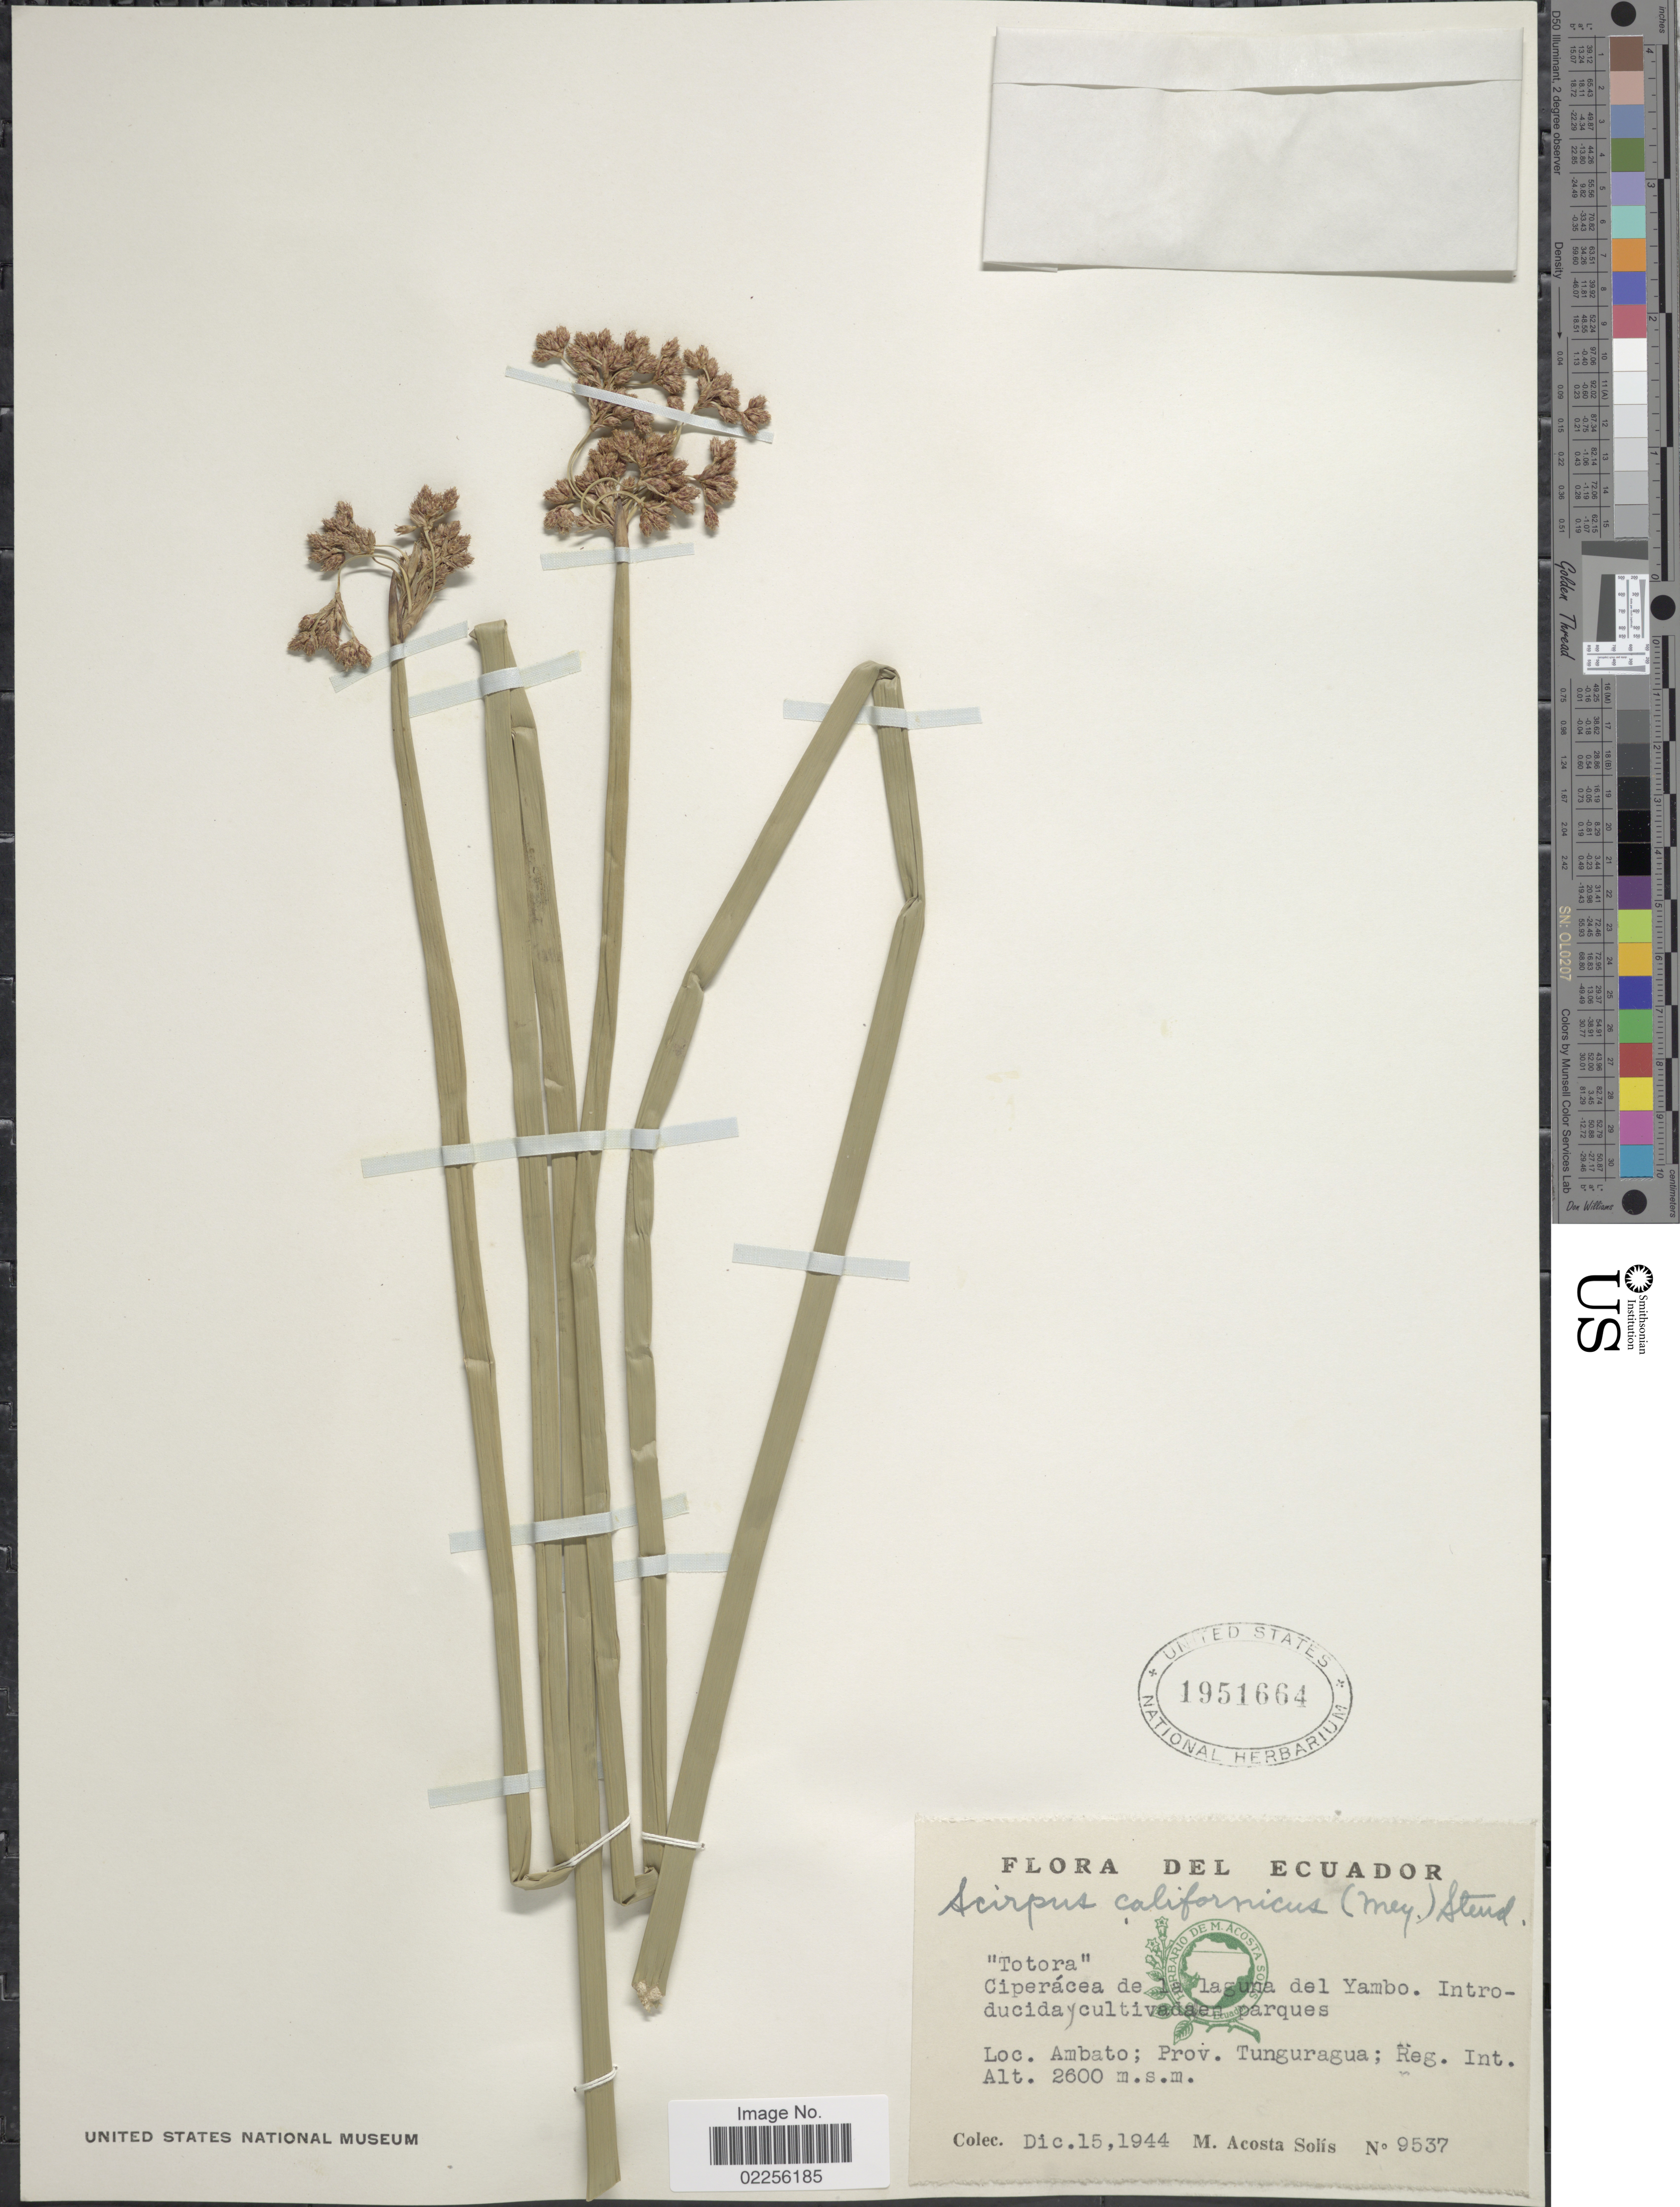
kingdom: Plantae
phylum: Tracheophyta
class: Liliopsida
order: Poales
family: Cyperaceae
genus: Schoenoplectus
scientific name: Schoenoplectus californicus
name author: (C.A. Mey.) Soják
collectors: M. Acosta Solis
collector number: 9537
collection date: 1944-12-15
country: Ecuador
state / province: Tungurahua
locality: Ambato; Reg. Int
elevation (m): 2600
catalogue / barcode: US 1951664